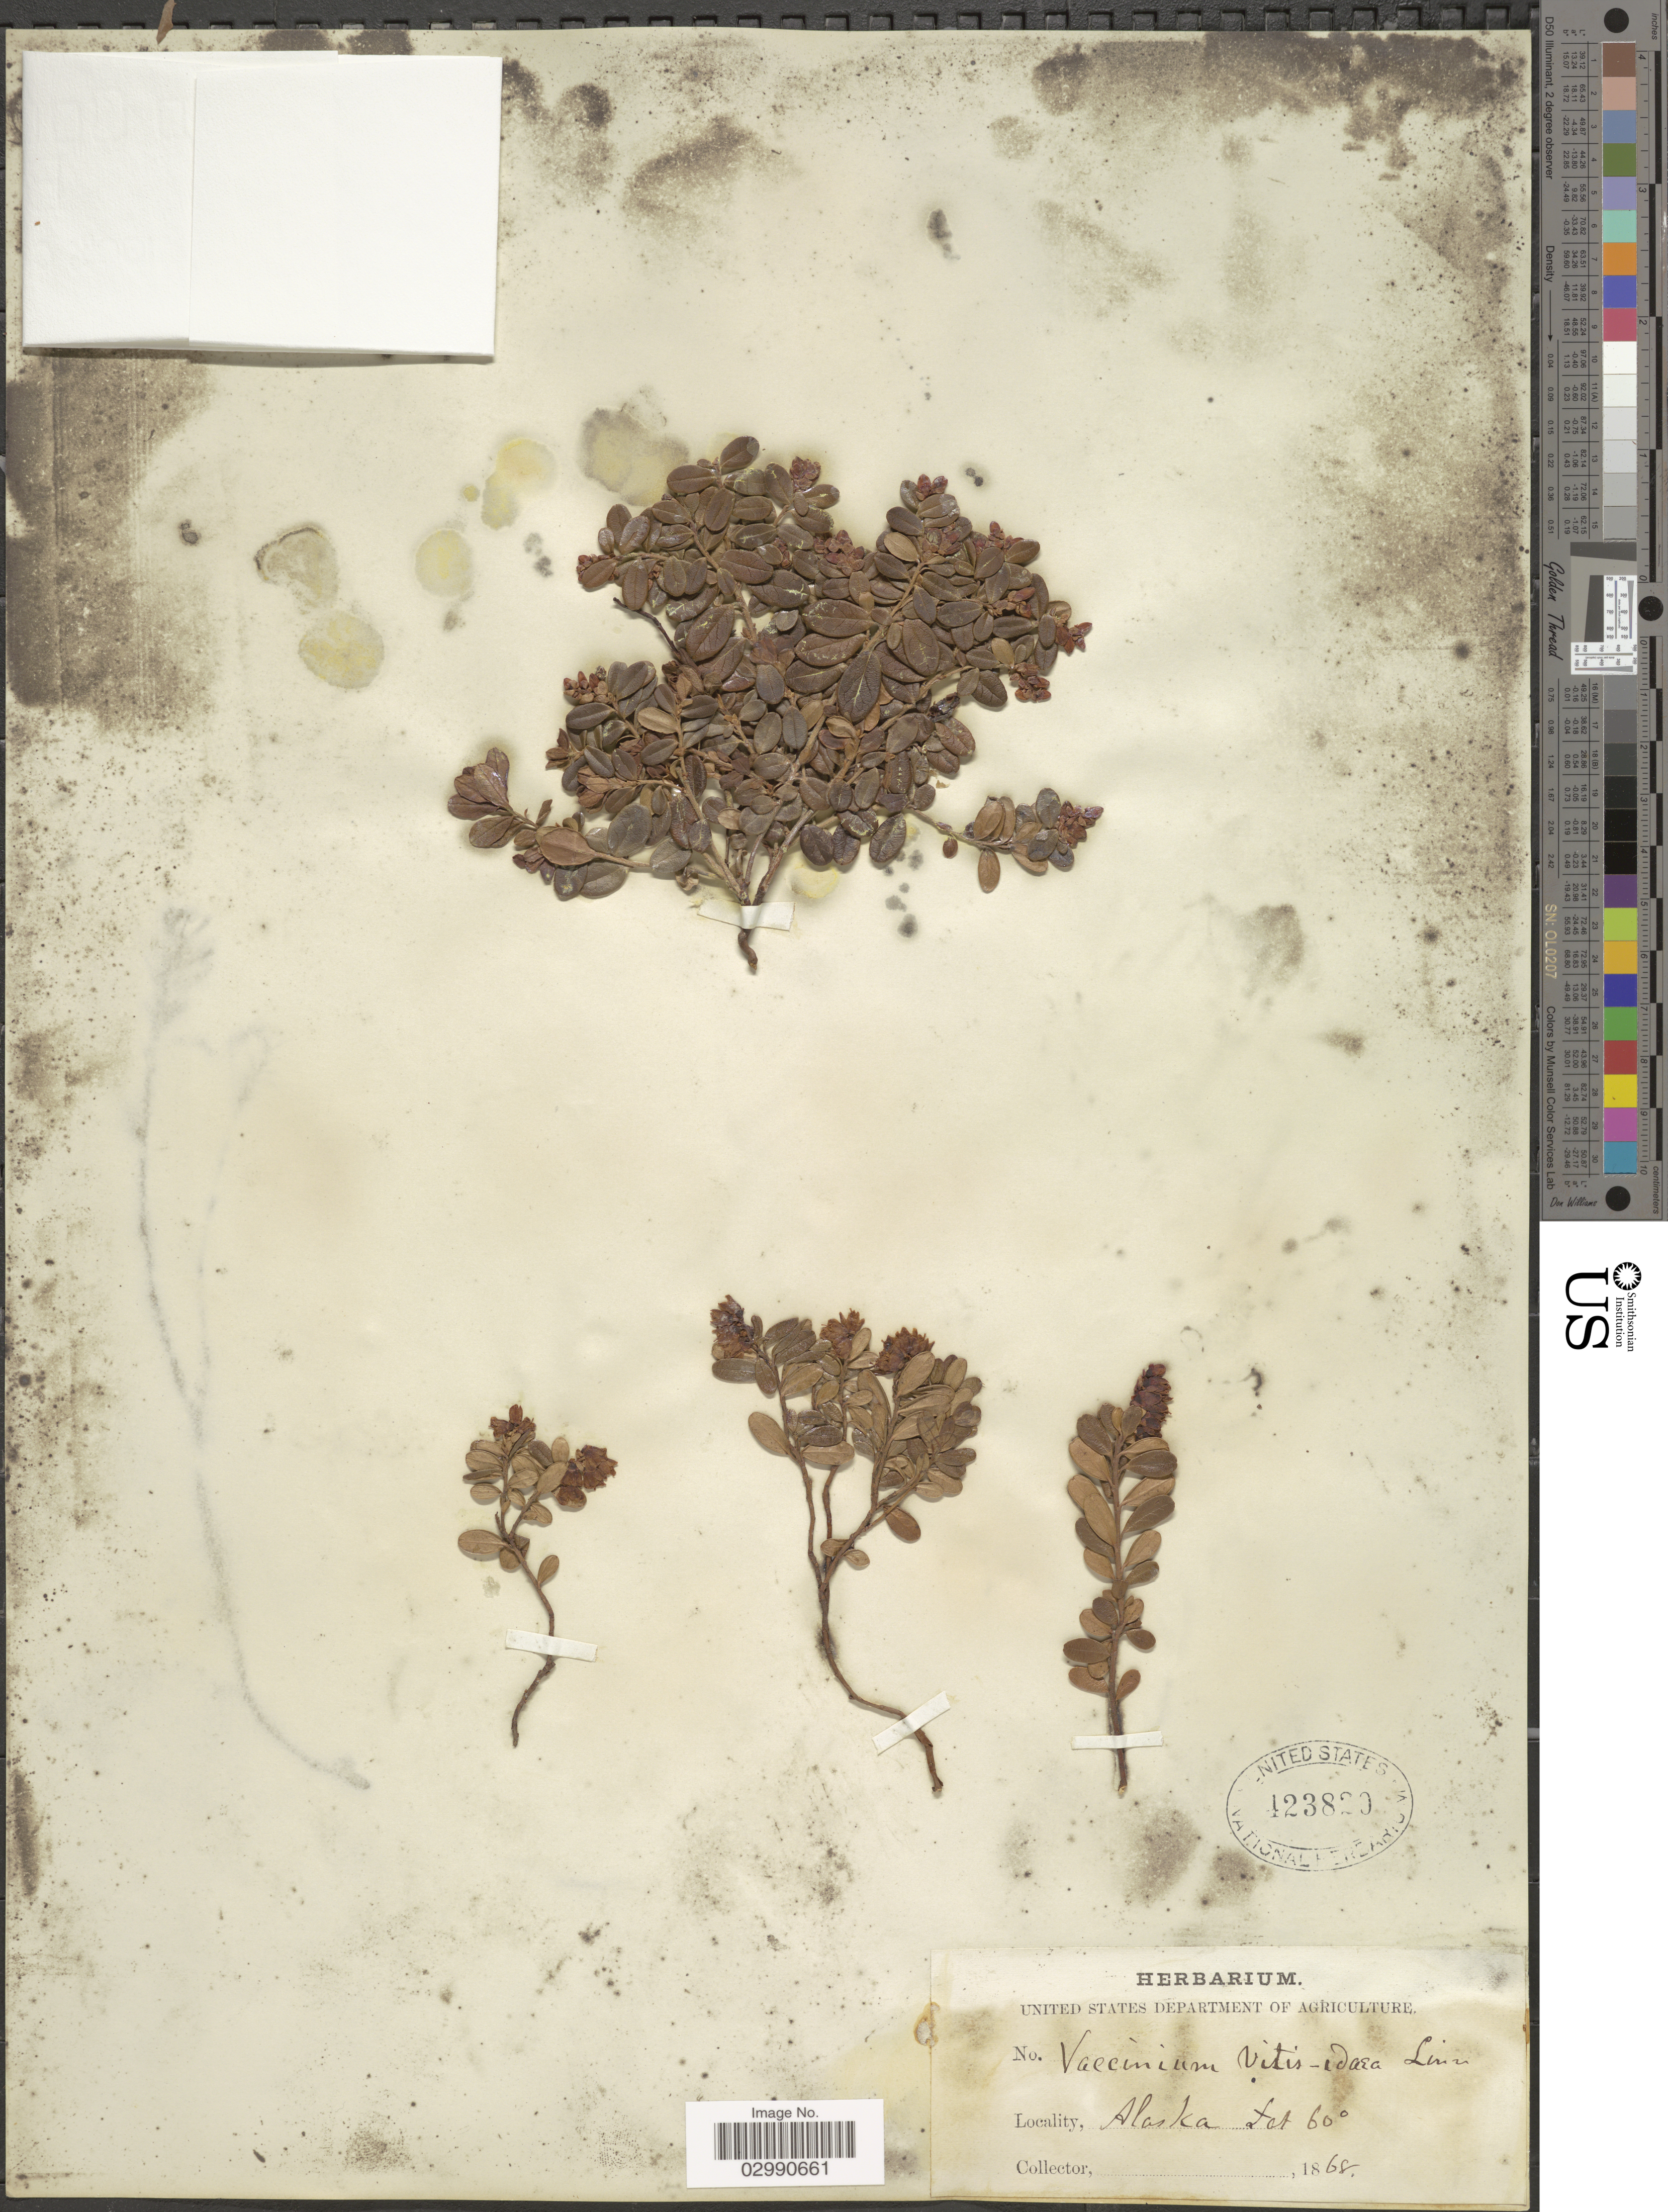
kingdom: Plantae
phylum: Tracheophyta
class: Magnoliopsida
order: Ericales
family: Ericaceae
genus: Vaccinium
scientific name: Vaccinium vitis-idaea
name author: L.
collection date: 1868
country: United States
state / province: Alaska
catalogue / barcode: US 423820